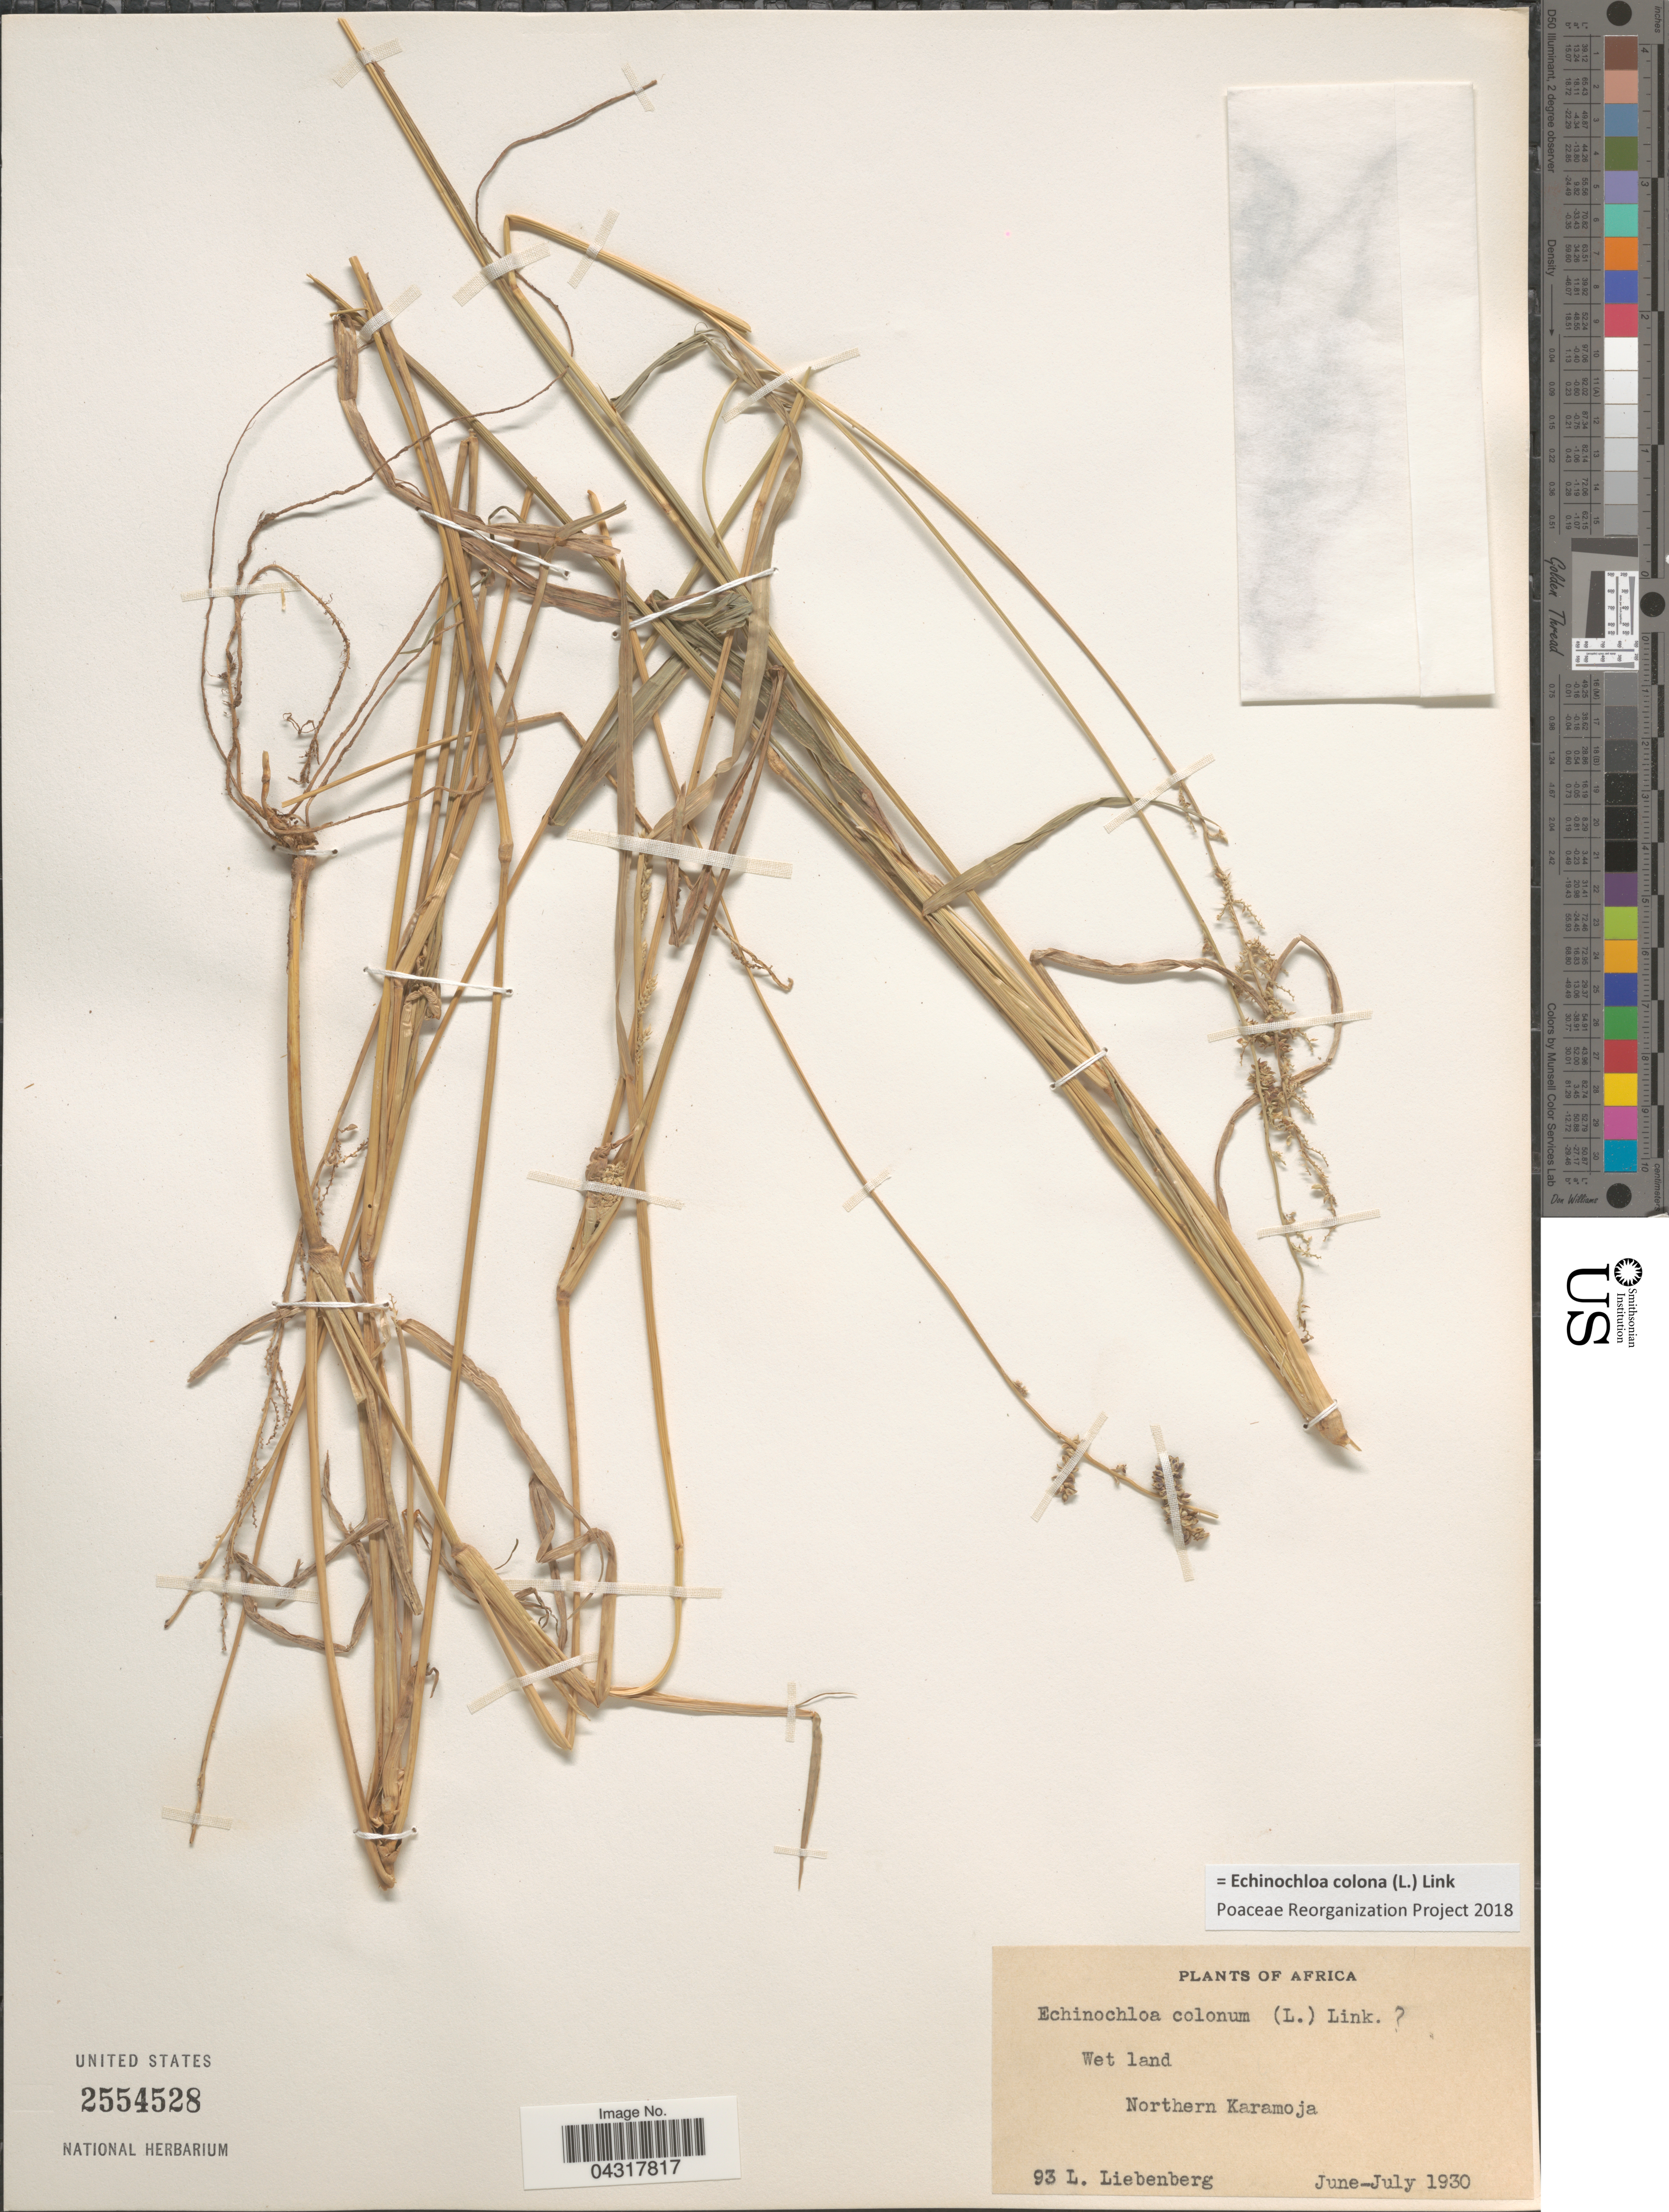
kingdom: Plantae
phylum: Tracheophyta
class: Liliopsida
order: Poales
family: Poaceae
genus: Echinochloa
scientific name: Echinochloa colona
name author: (L.) Link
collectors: L. Liebenberg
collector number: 93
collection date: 1930-06/1930-07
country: Uganda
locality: Wet land. Northern Karamoja. Africa.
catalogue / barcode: US 2554528